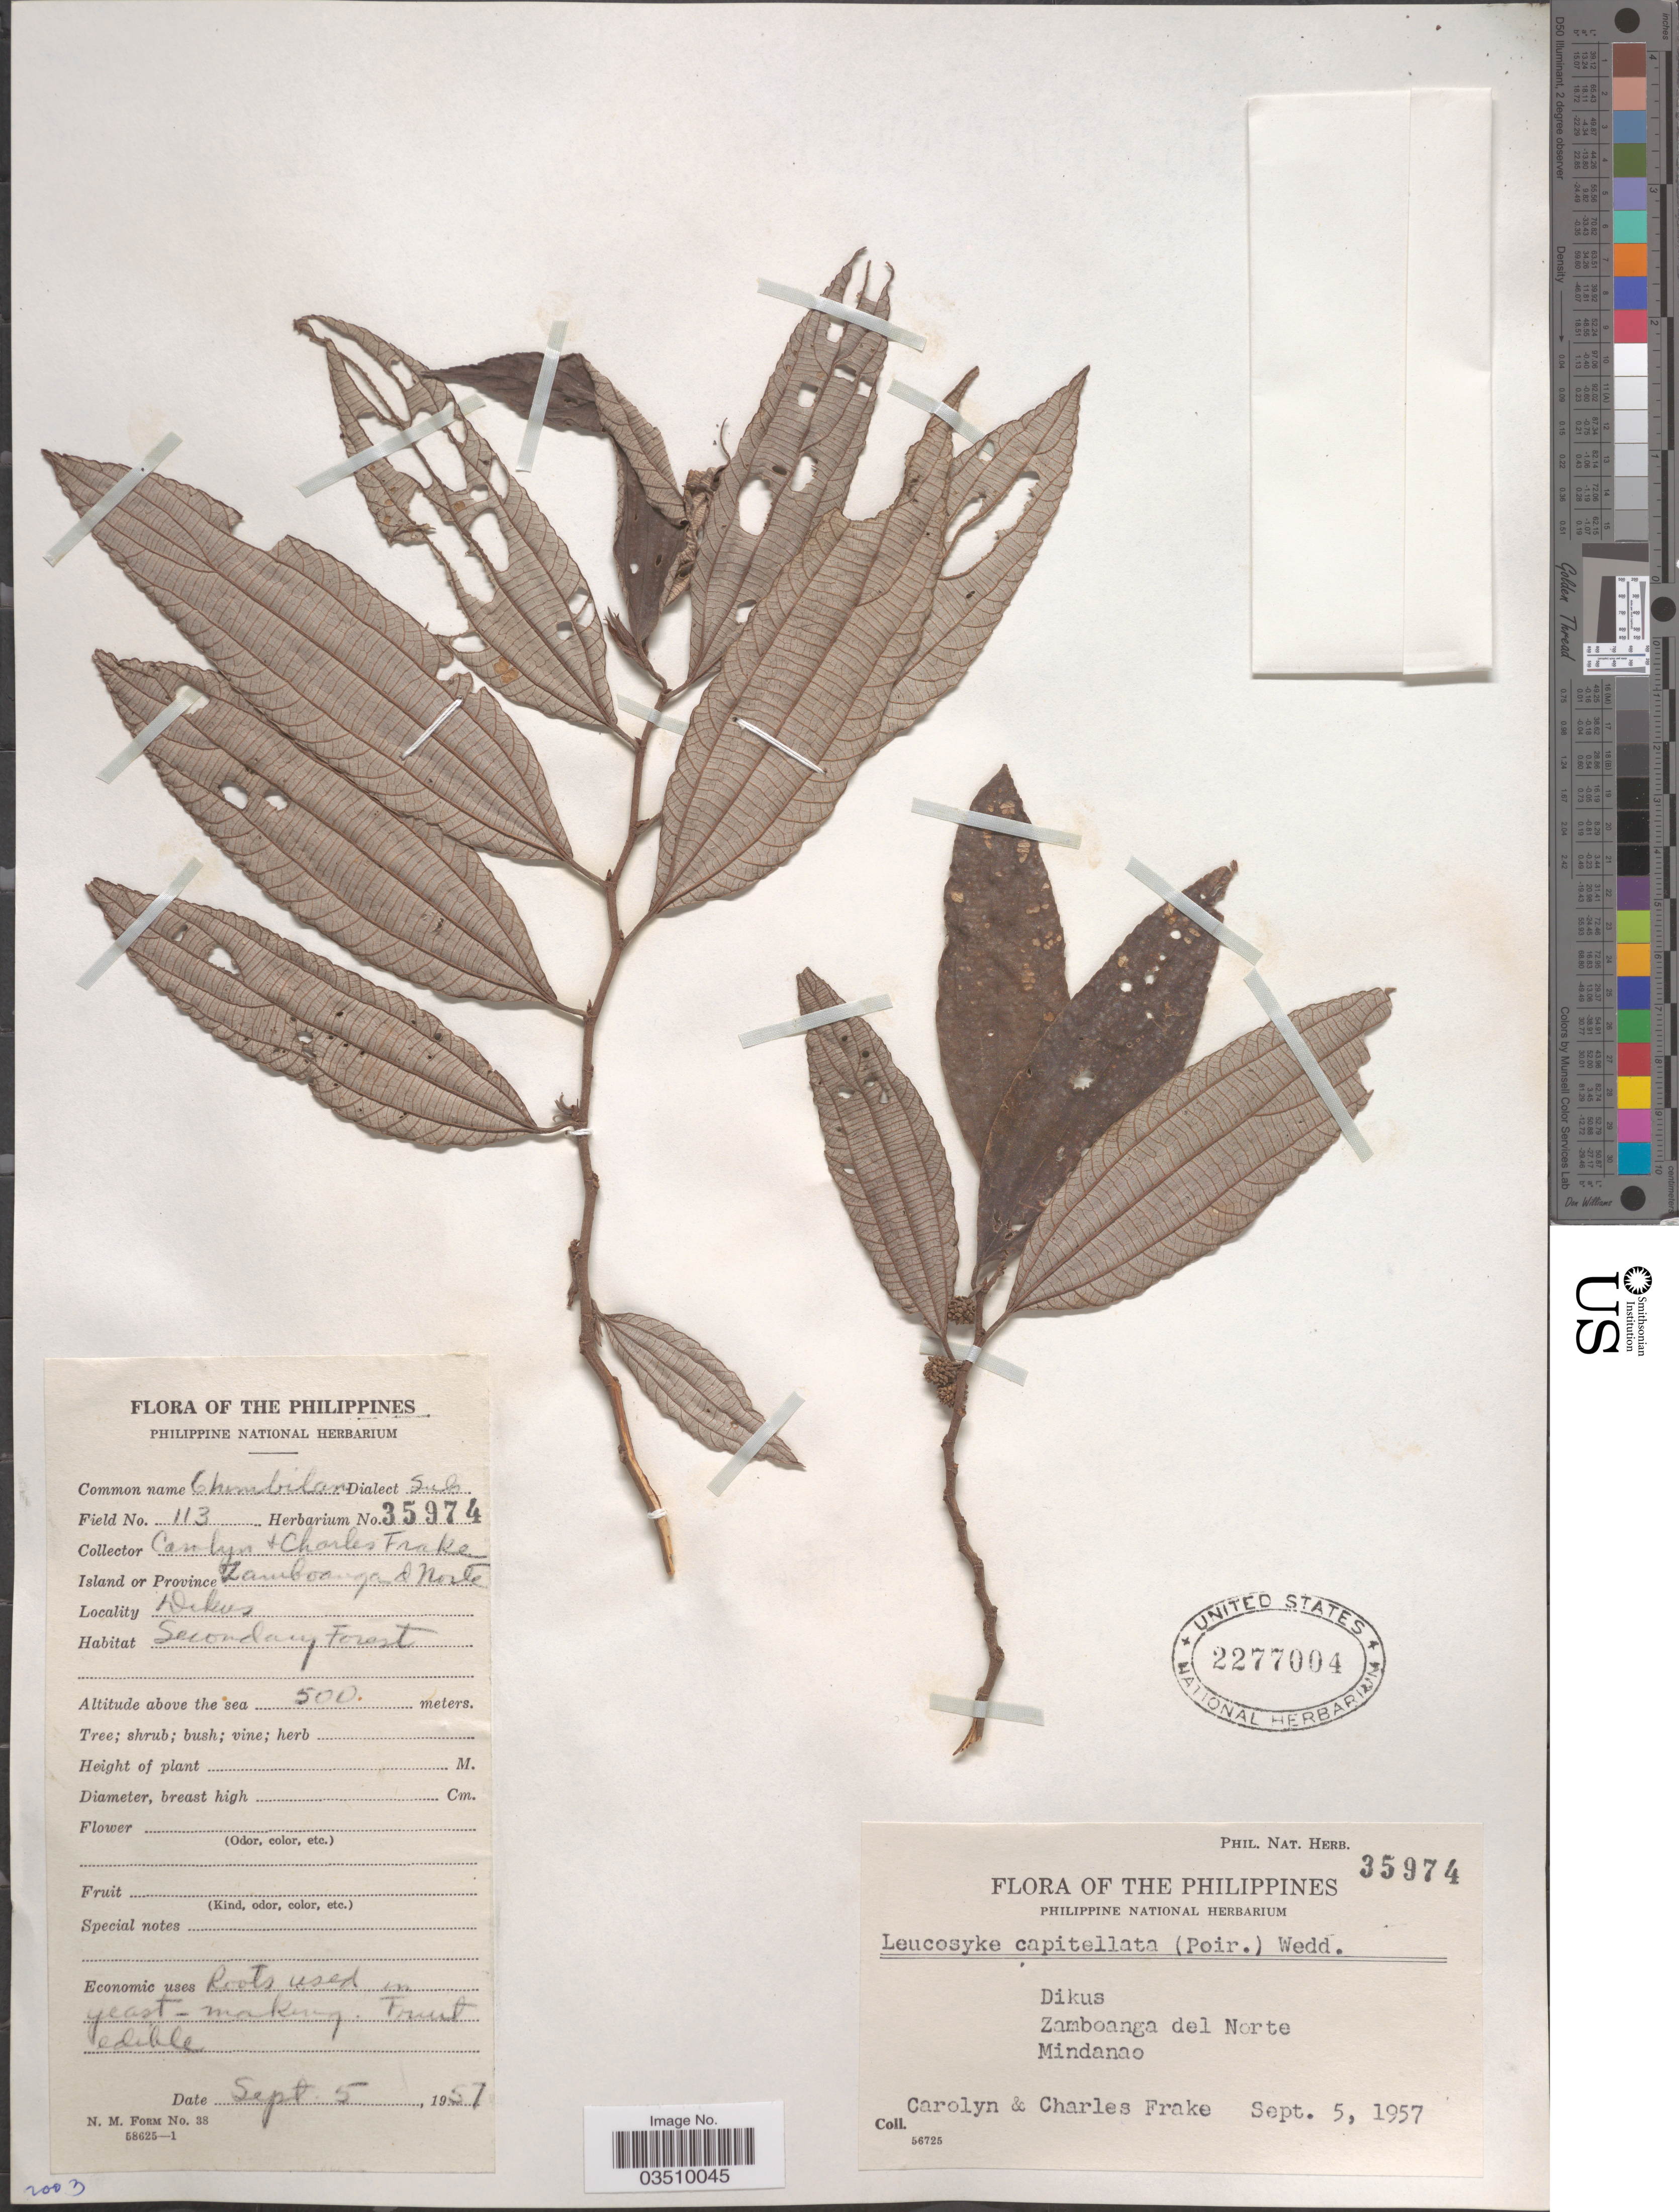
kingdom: Plantae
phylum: Tracheophyta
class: Magnoliopsida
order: Rosales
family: Urticaceae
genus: Leucosyke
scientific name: Leucosyke capitellata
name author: (Poir.) Wedd.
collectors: C. M. Frake & C. O. Frake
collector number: Phil. Nat. Herb. 35974/113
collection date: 1957-09-05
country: Philippines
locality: Island or Province Zamboanga d Norte. Dikus. Mindanao.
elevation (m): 500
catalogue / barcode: US 2277004